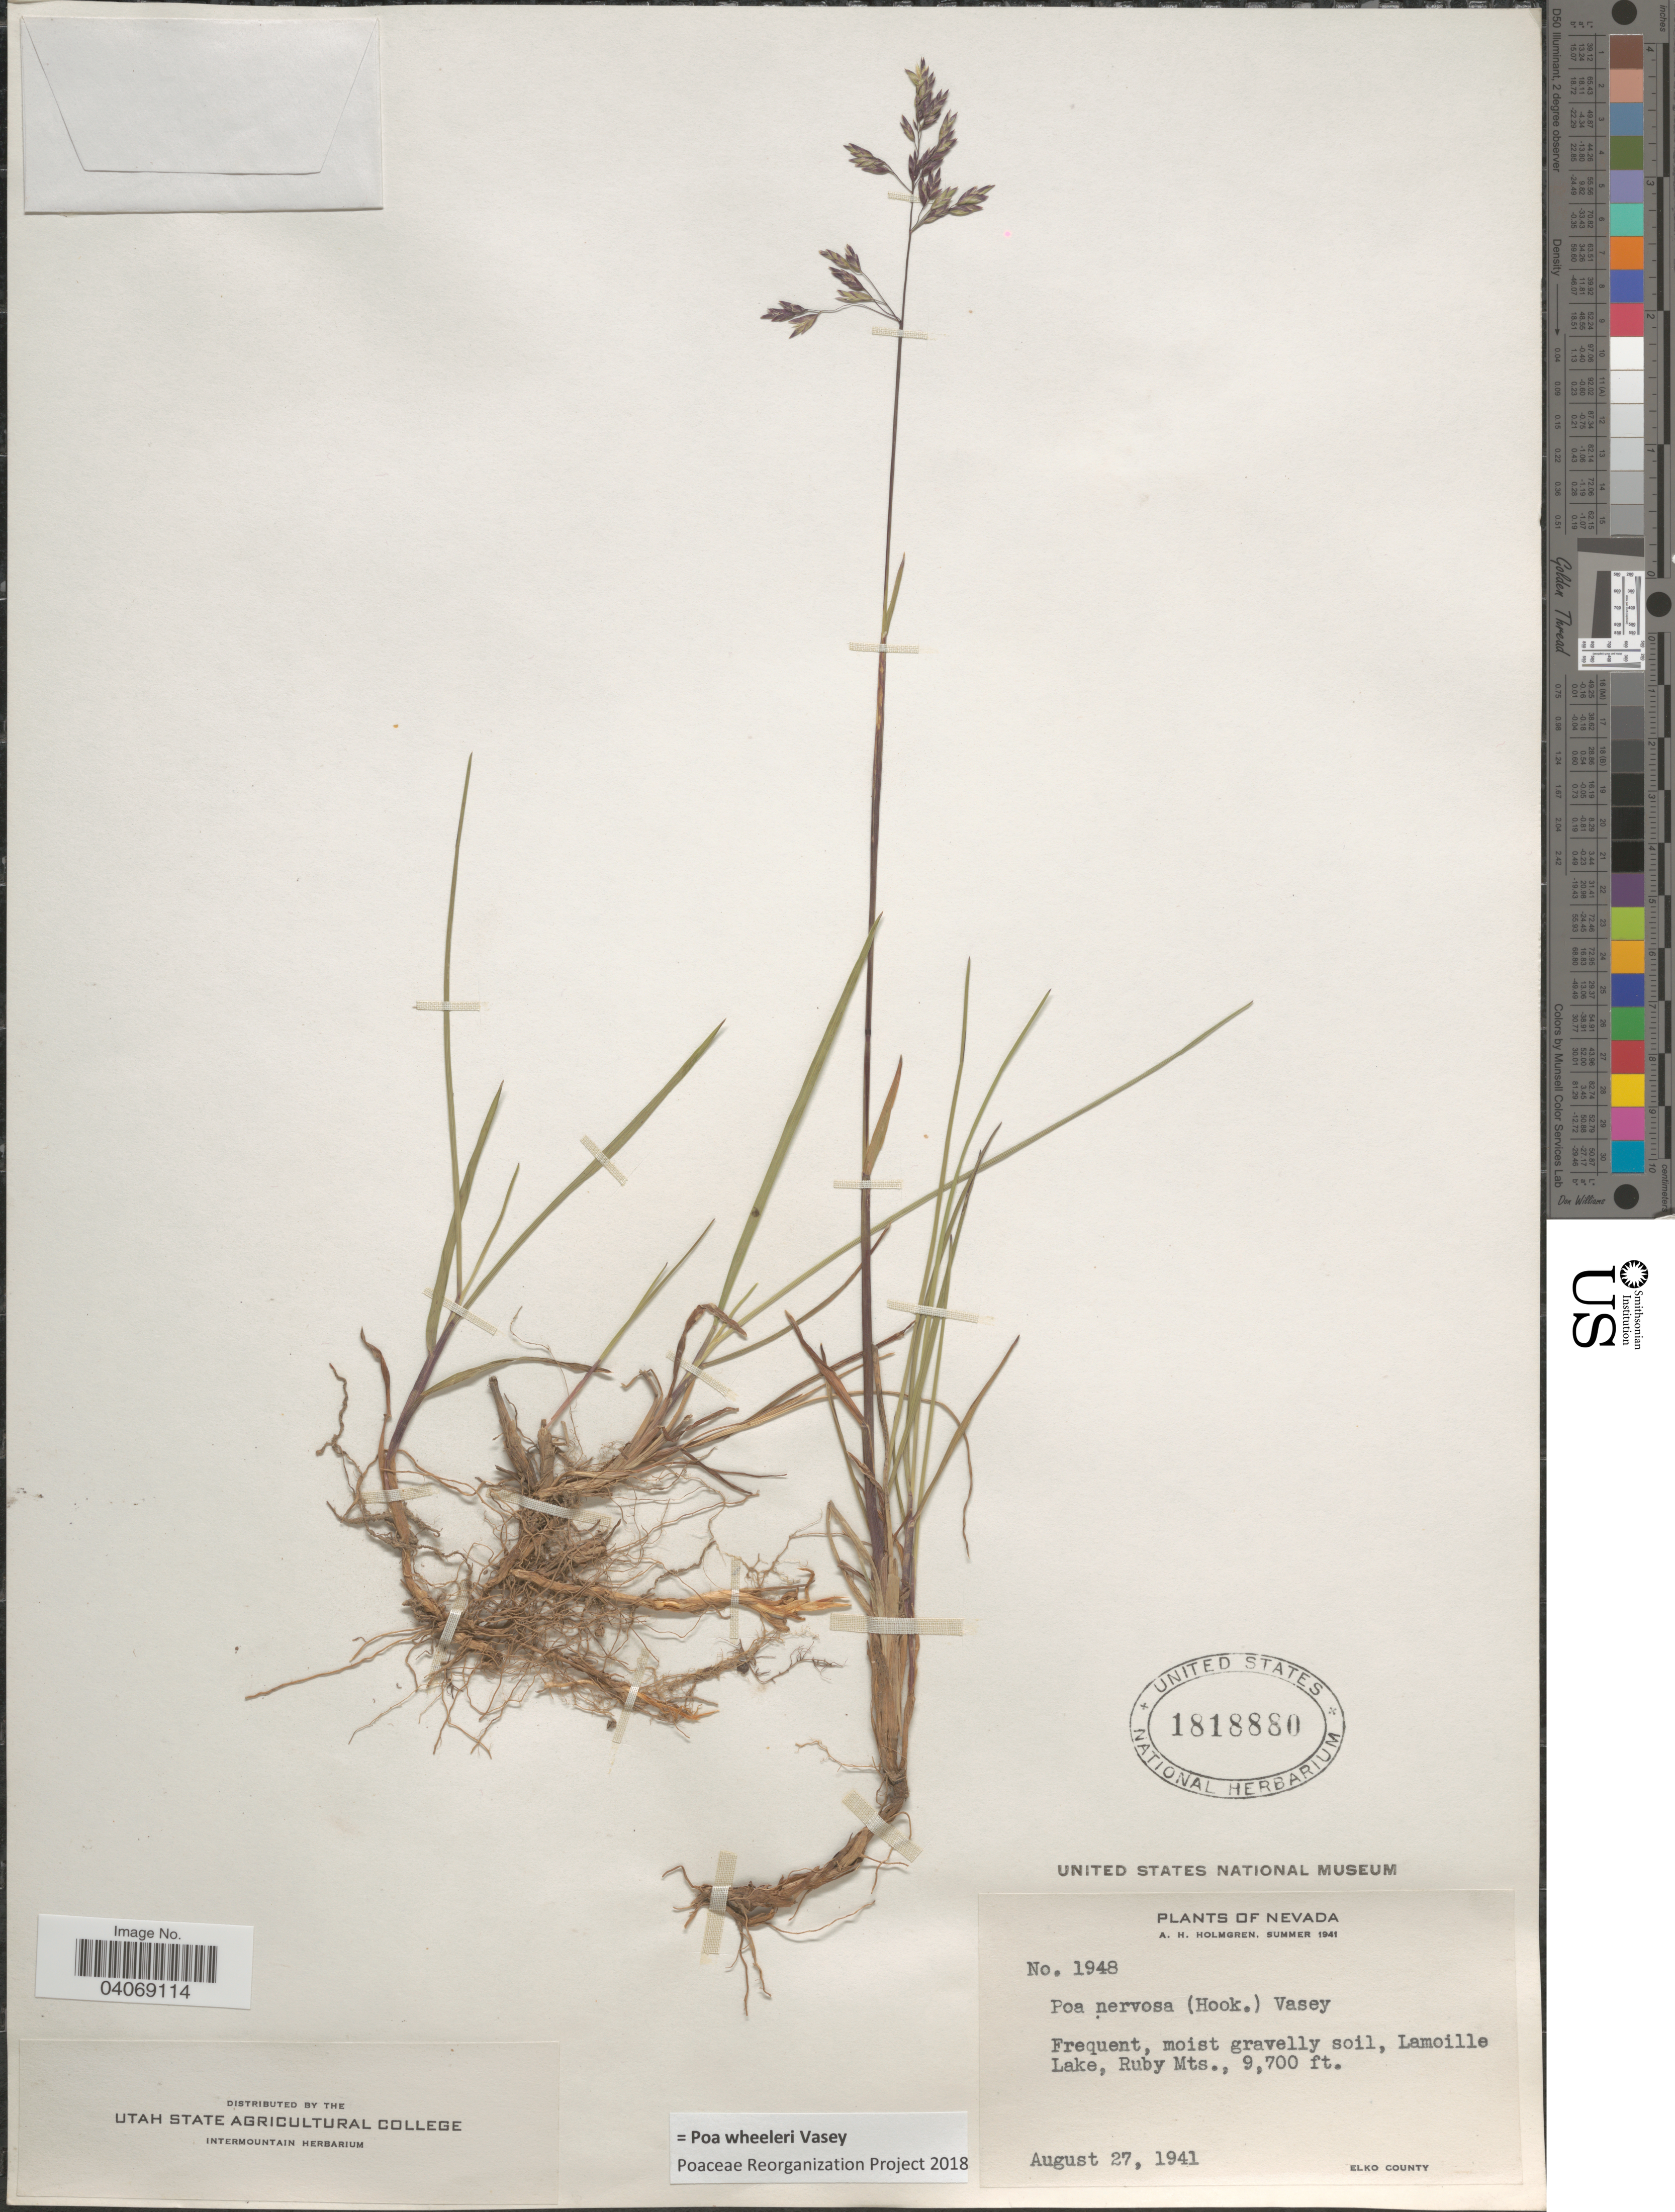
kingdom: Plantae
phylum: Tracheophyta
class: Liliopsida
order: Poales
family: Poaceae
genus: Poa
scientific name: Poa wheeleri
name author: Vasey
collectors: A. H. Holmgren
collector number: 1948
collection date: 1941-08-27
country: United States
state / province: Nevada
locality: Frequent, moist gravelly soil, Lamoille Lake, Ruby Mts. Elko County.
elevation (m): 2957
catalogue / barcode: US 1818880